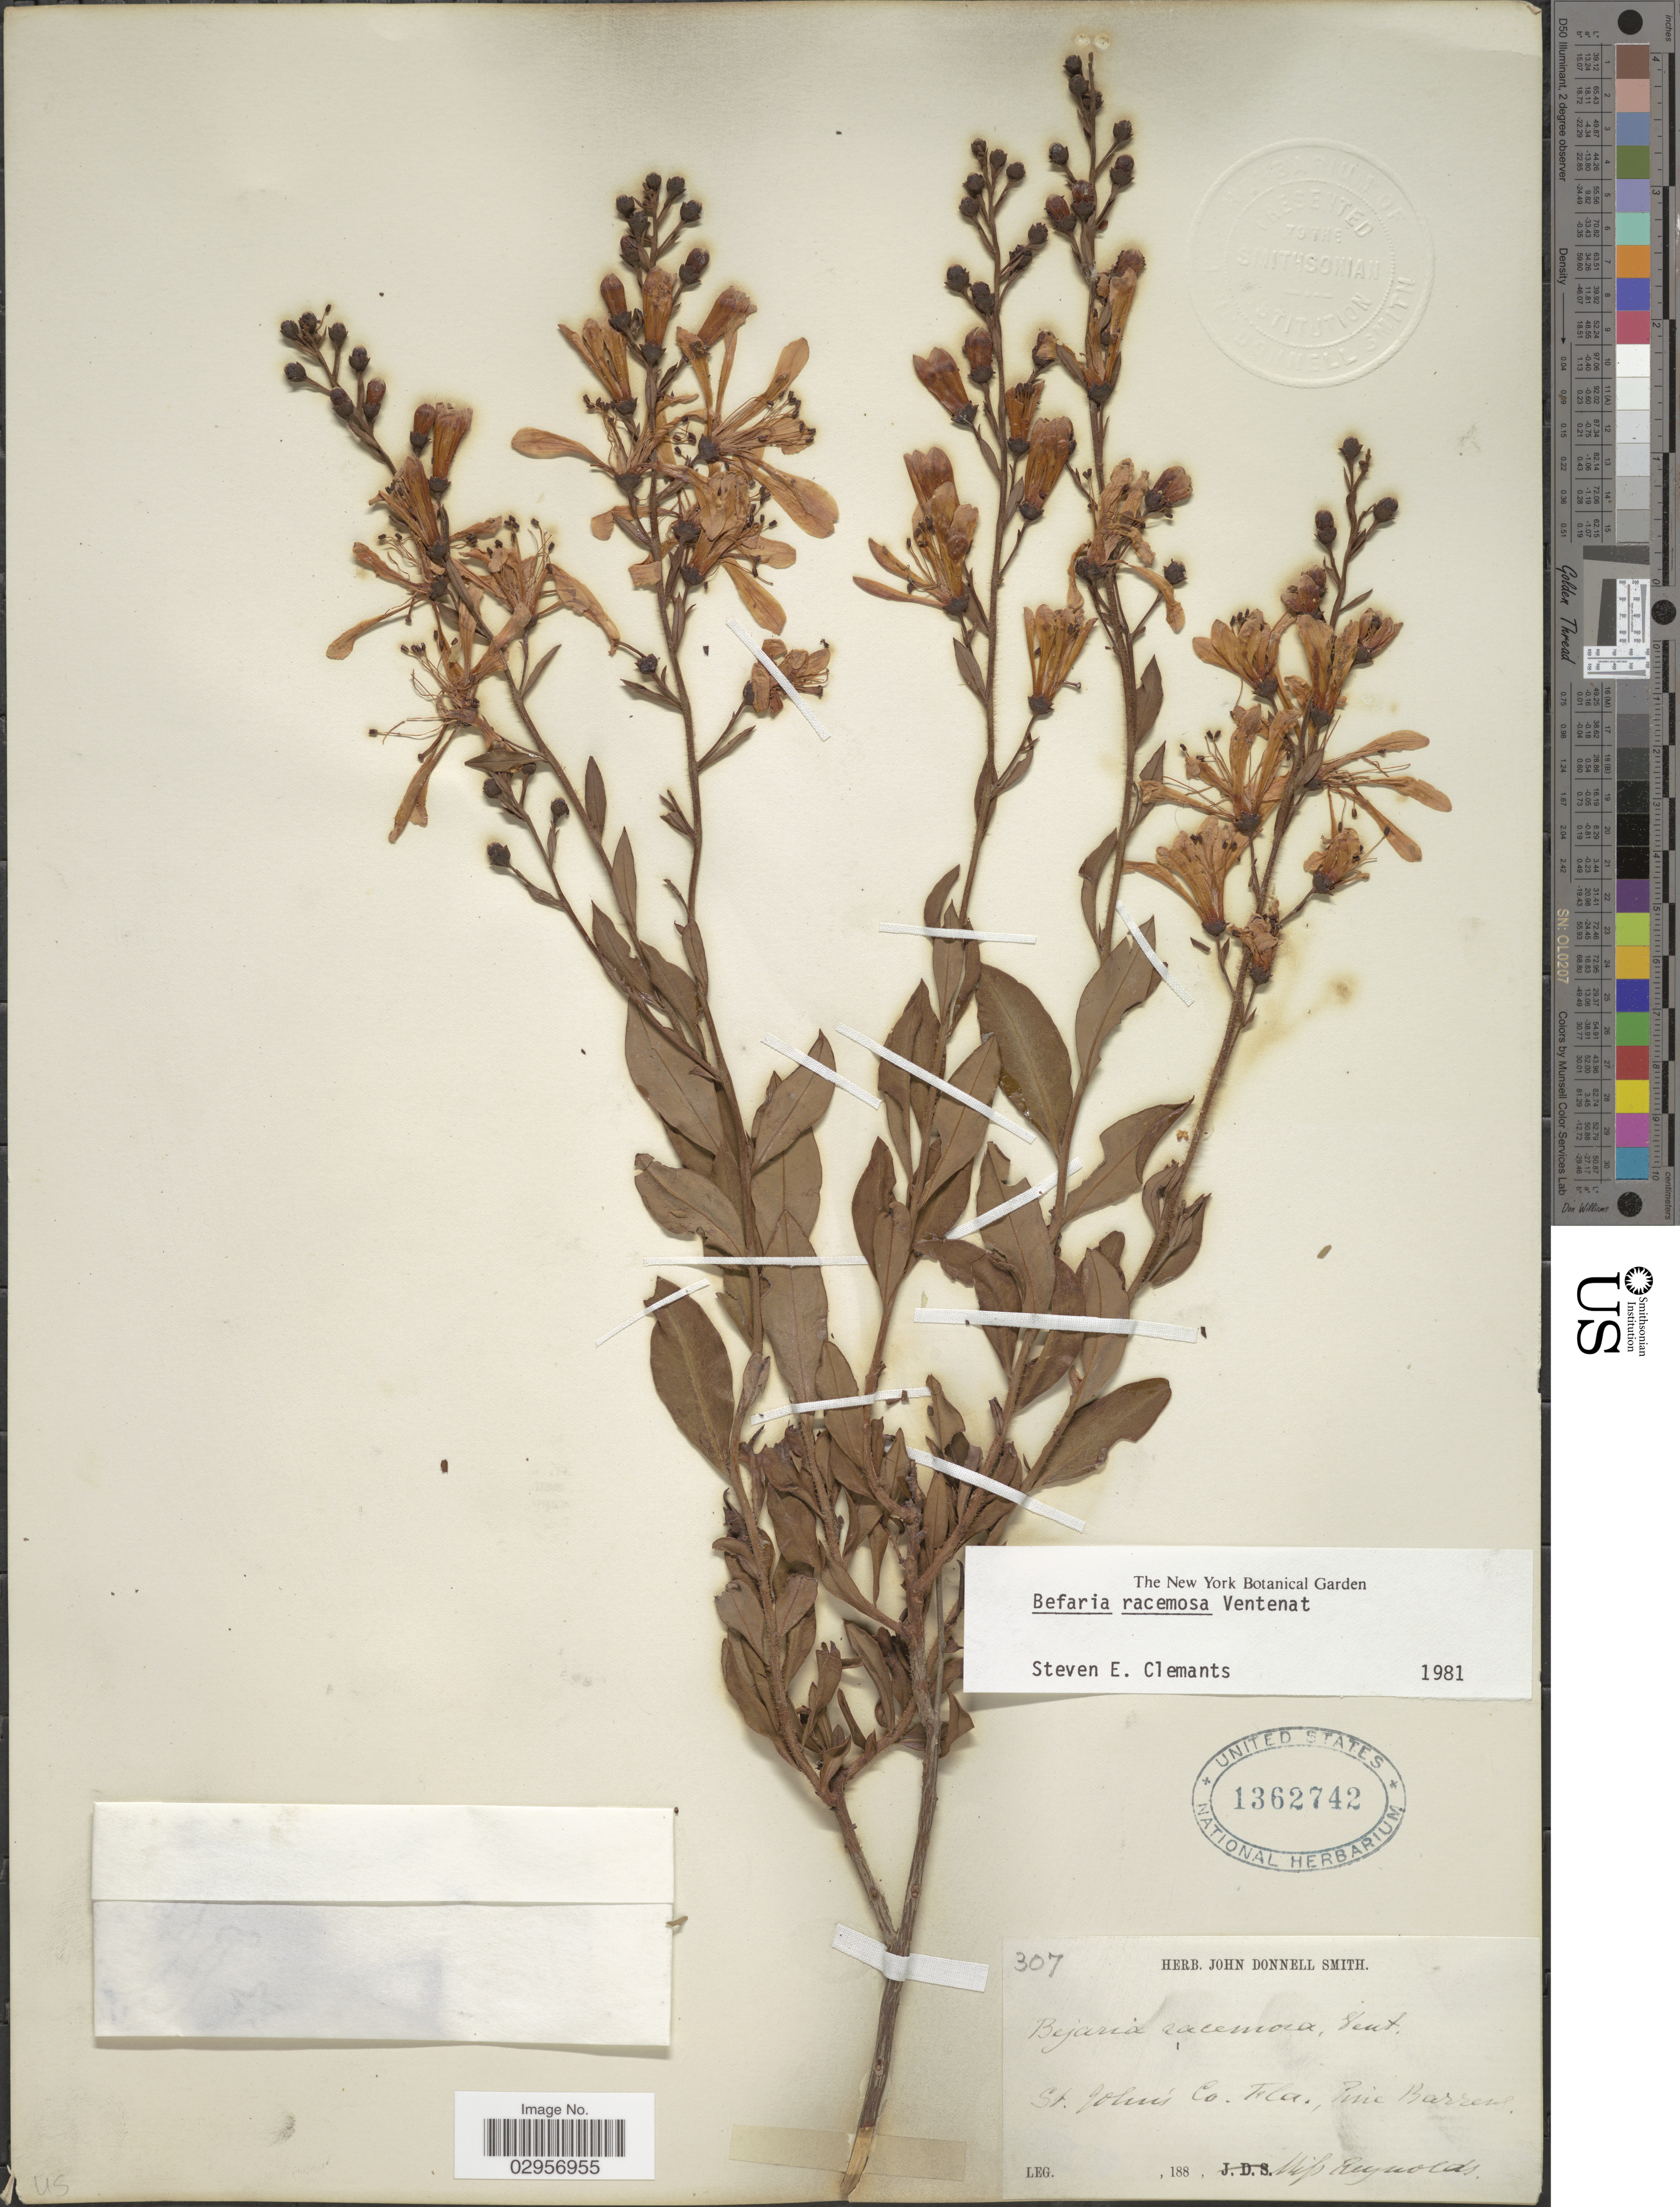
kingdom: Plantae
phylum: Tracheophyta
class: Magnoliopsida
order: Ericales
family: Ericaceae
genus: Bejaria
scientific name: Bejaria racemosa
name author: Vent.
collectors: H. Reynolds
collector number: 307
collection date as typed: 188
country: United States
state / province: Florida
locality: St. Joluis Co., Fla., Pine Barrens.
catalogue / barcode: US 1362742